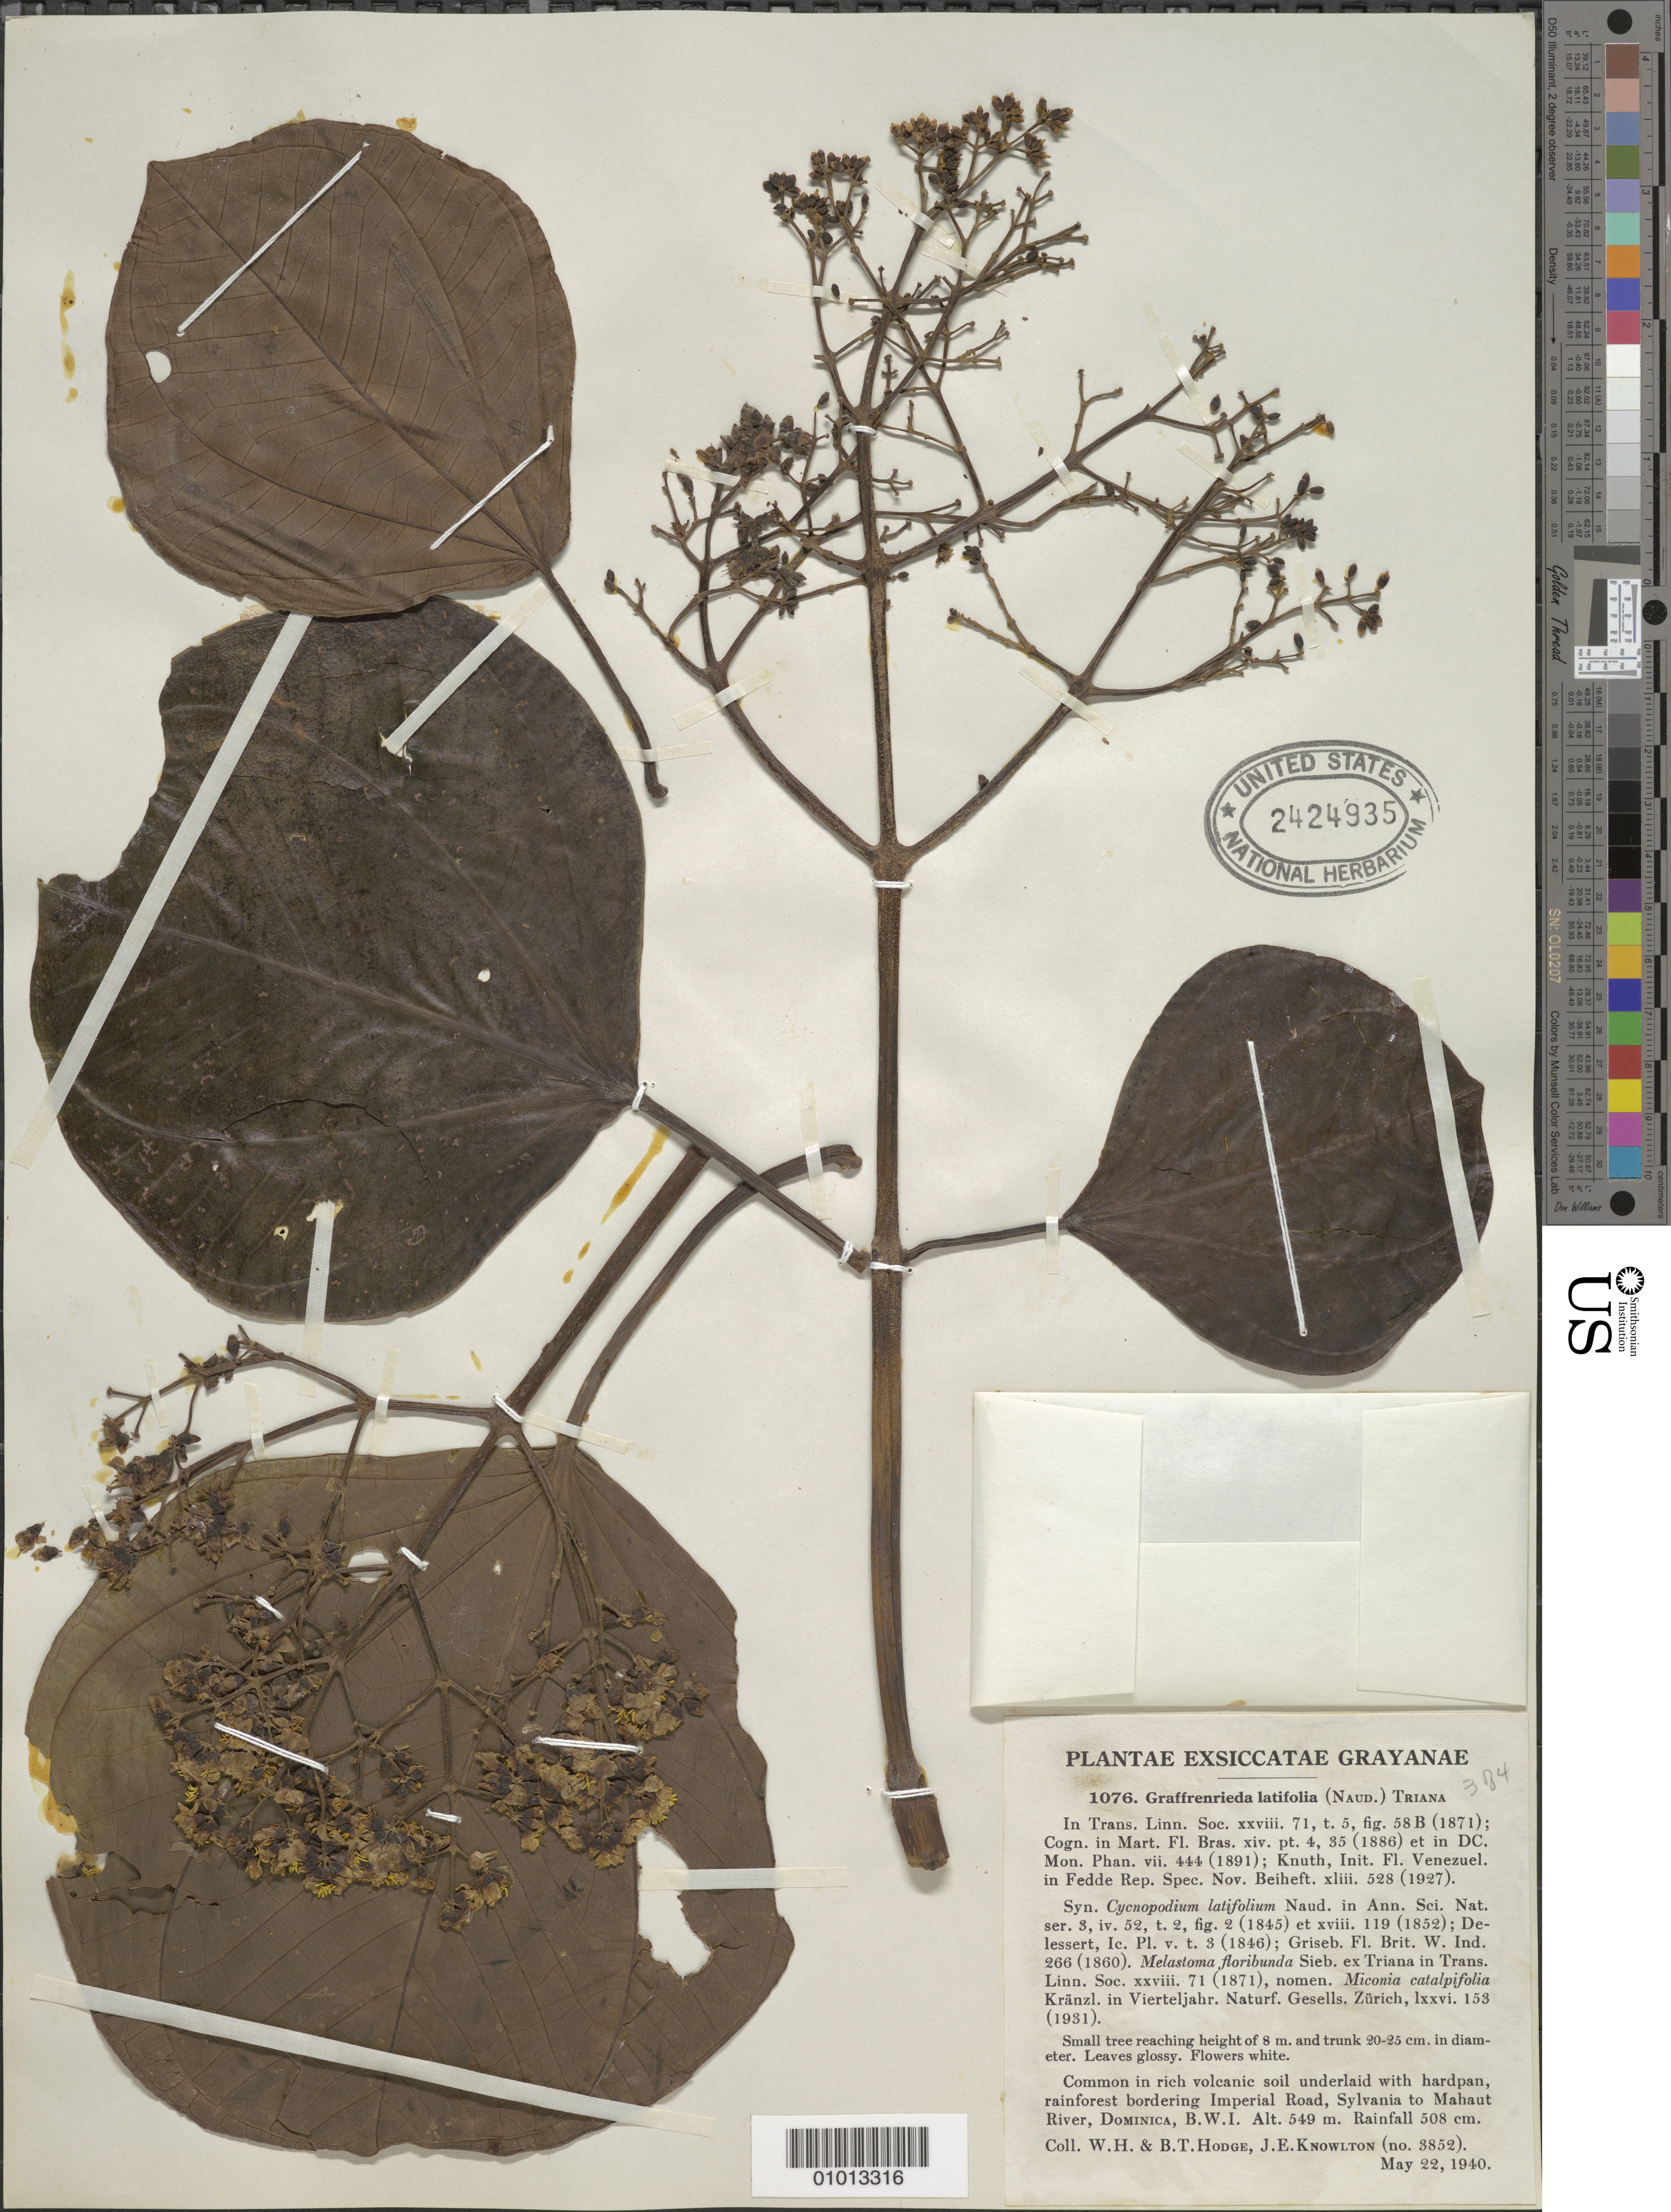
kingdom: Plantae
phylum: Tracheophyta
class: Magnoliopsida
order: Myrtales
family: Melastomataceae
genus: Graffenrieda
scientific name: Graffenrieda latifolia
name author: (Naudin) Triana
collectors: W. Hodge, B. Hodge & J. Knowlton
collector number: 3852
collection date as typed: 22 May 1940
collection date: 1940-05-22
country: Dominica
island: Dominica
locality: Imperial Road, Sylvania to Mahaut River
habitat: Rainforest bordering road (rainfall 508 cm), rich volcanic soil underlain with hardpan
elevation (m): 549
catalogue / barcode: US 2424935